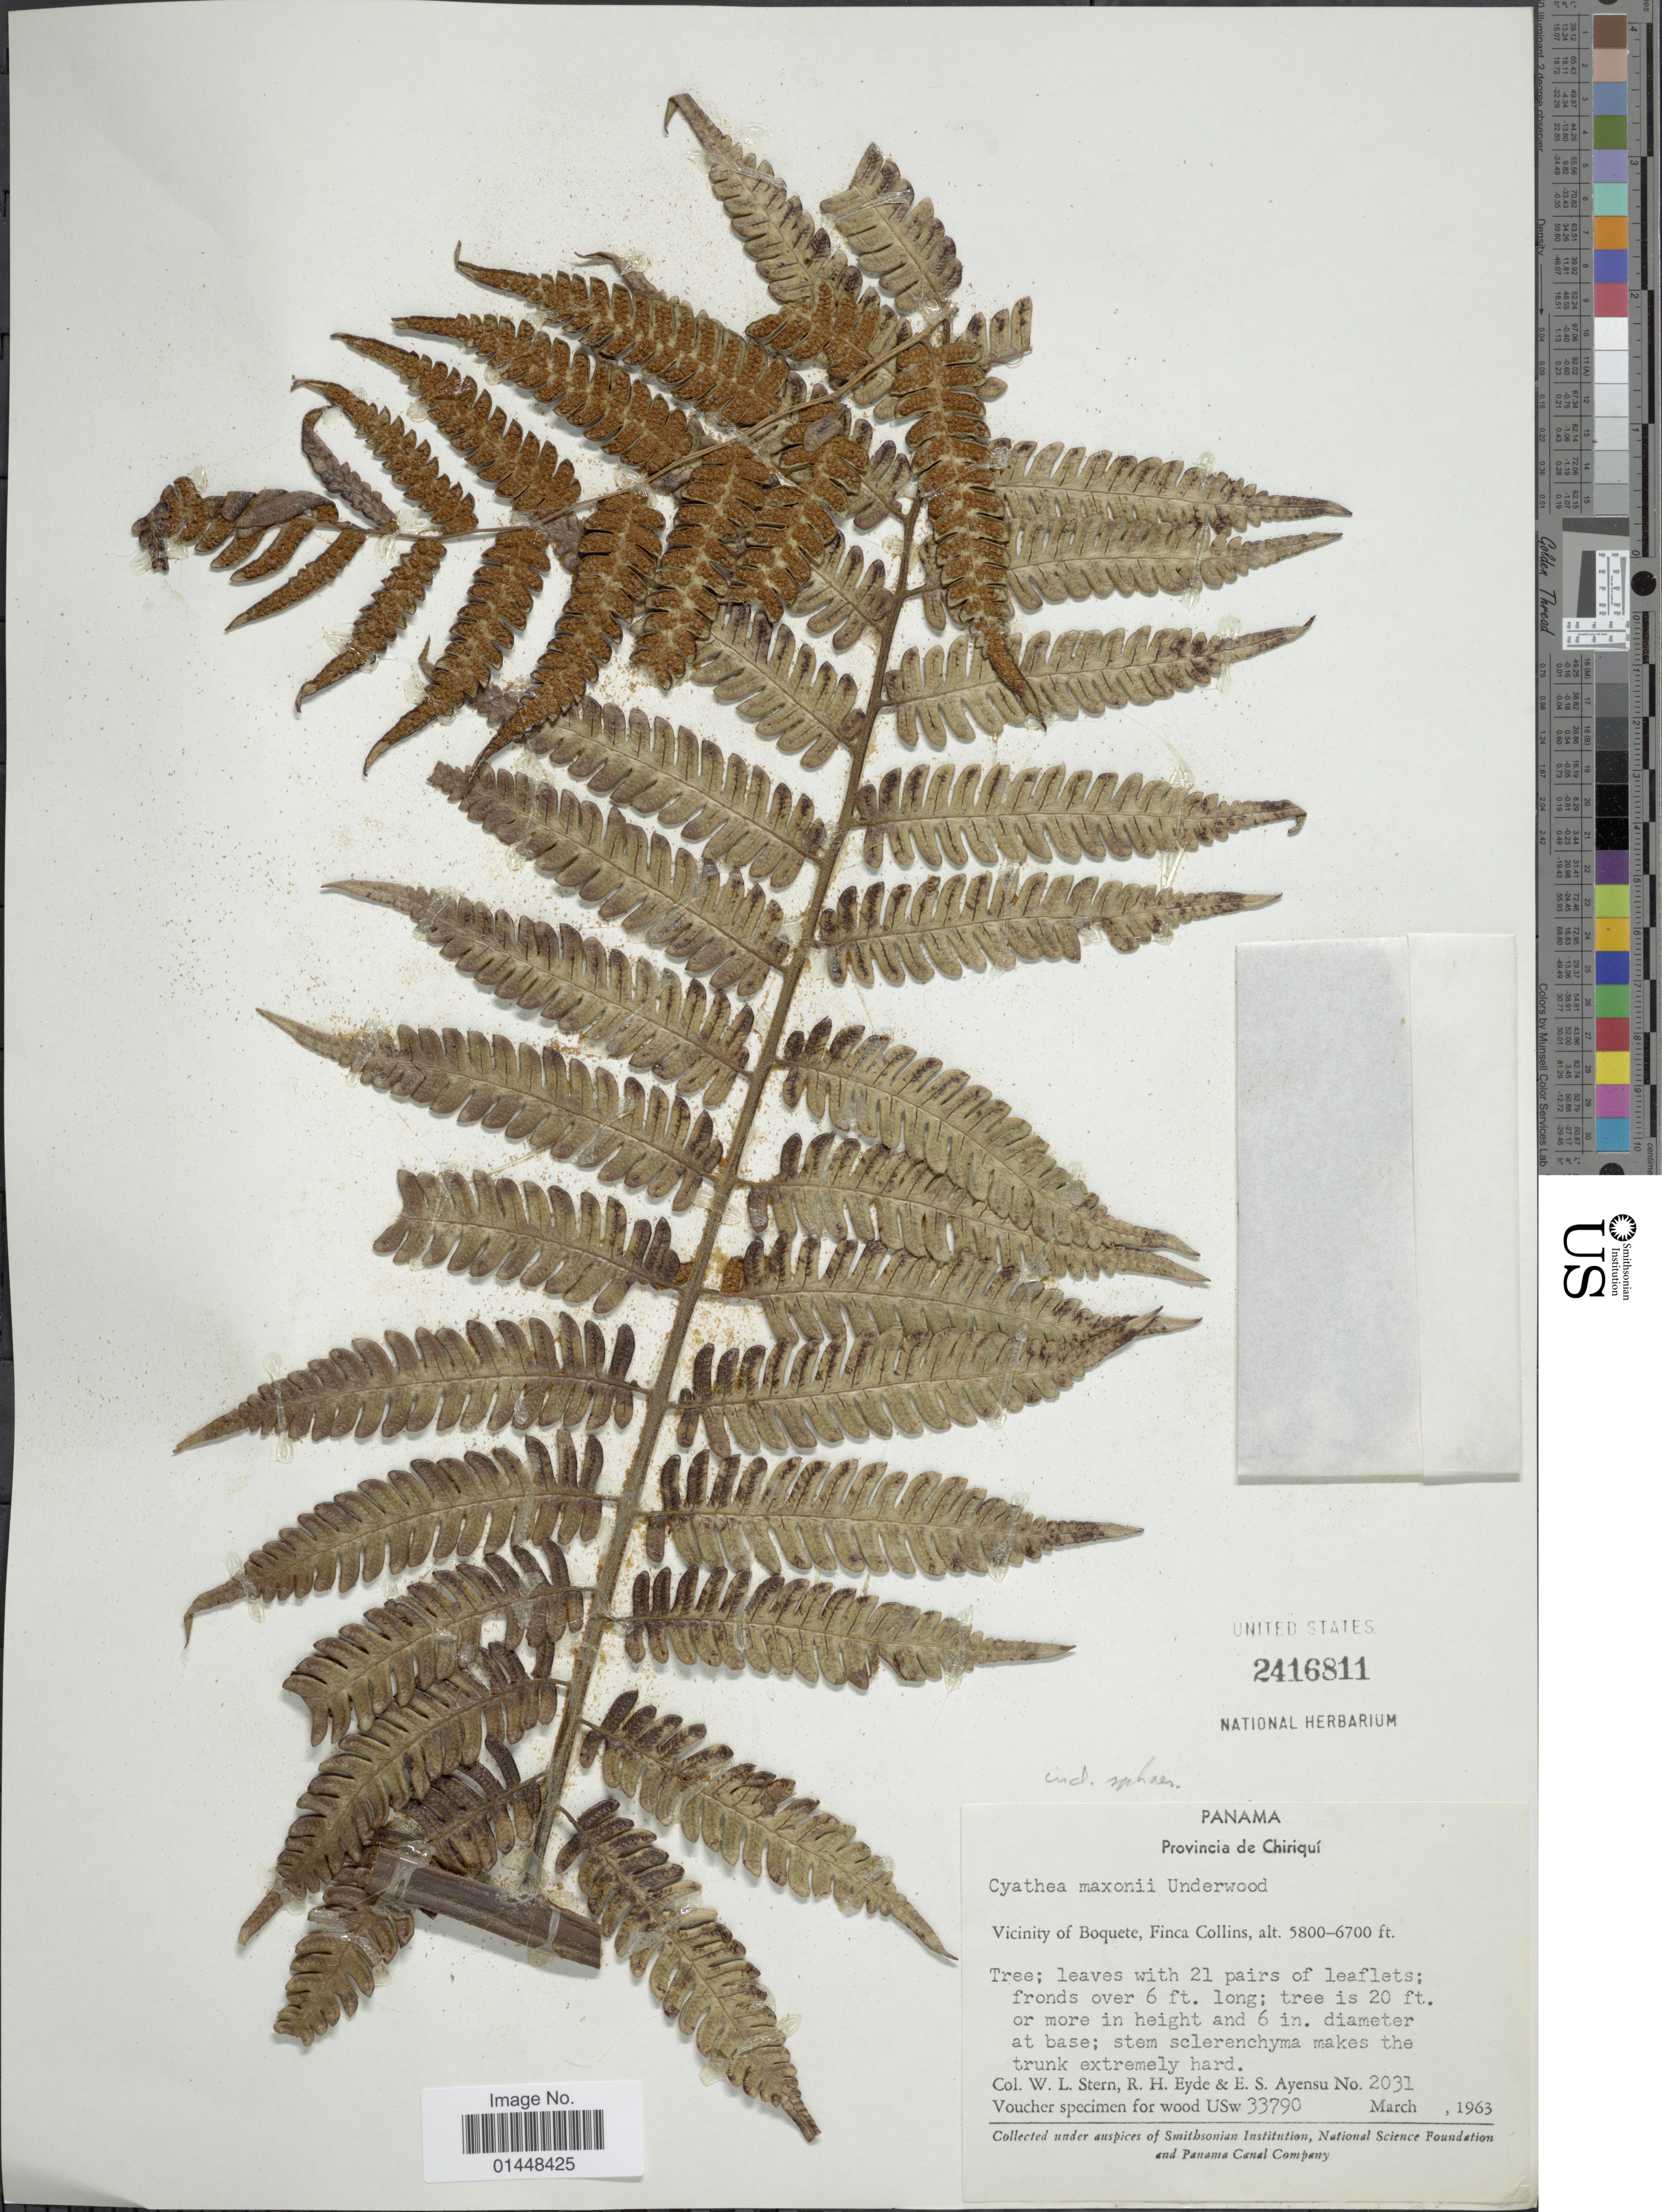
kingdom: Plantae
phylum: Tracheophyta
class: Polypodiopsida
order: Cyatheales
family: Cyatheaceae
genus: Cyathea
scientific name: Cyathea caracasana var. maxonii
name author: (Underw.) R.M. Tryon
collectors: W. L. Stern, R. H. Eyde & E. S. Ayensu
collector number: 2031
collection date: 1963-03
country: Panama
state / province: Chiriqui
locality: Vicinity of Boquete, Finca Collins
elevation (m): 1768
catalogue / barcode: US 2416811